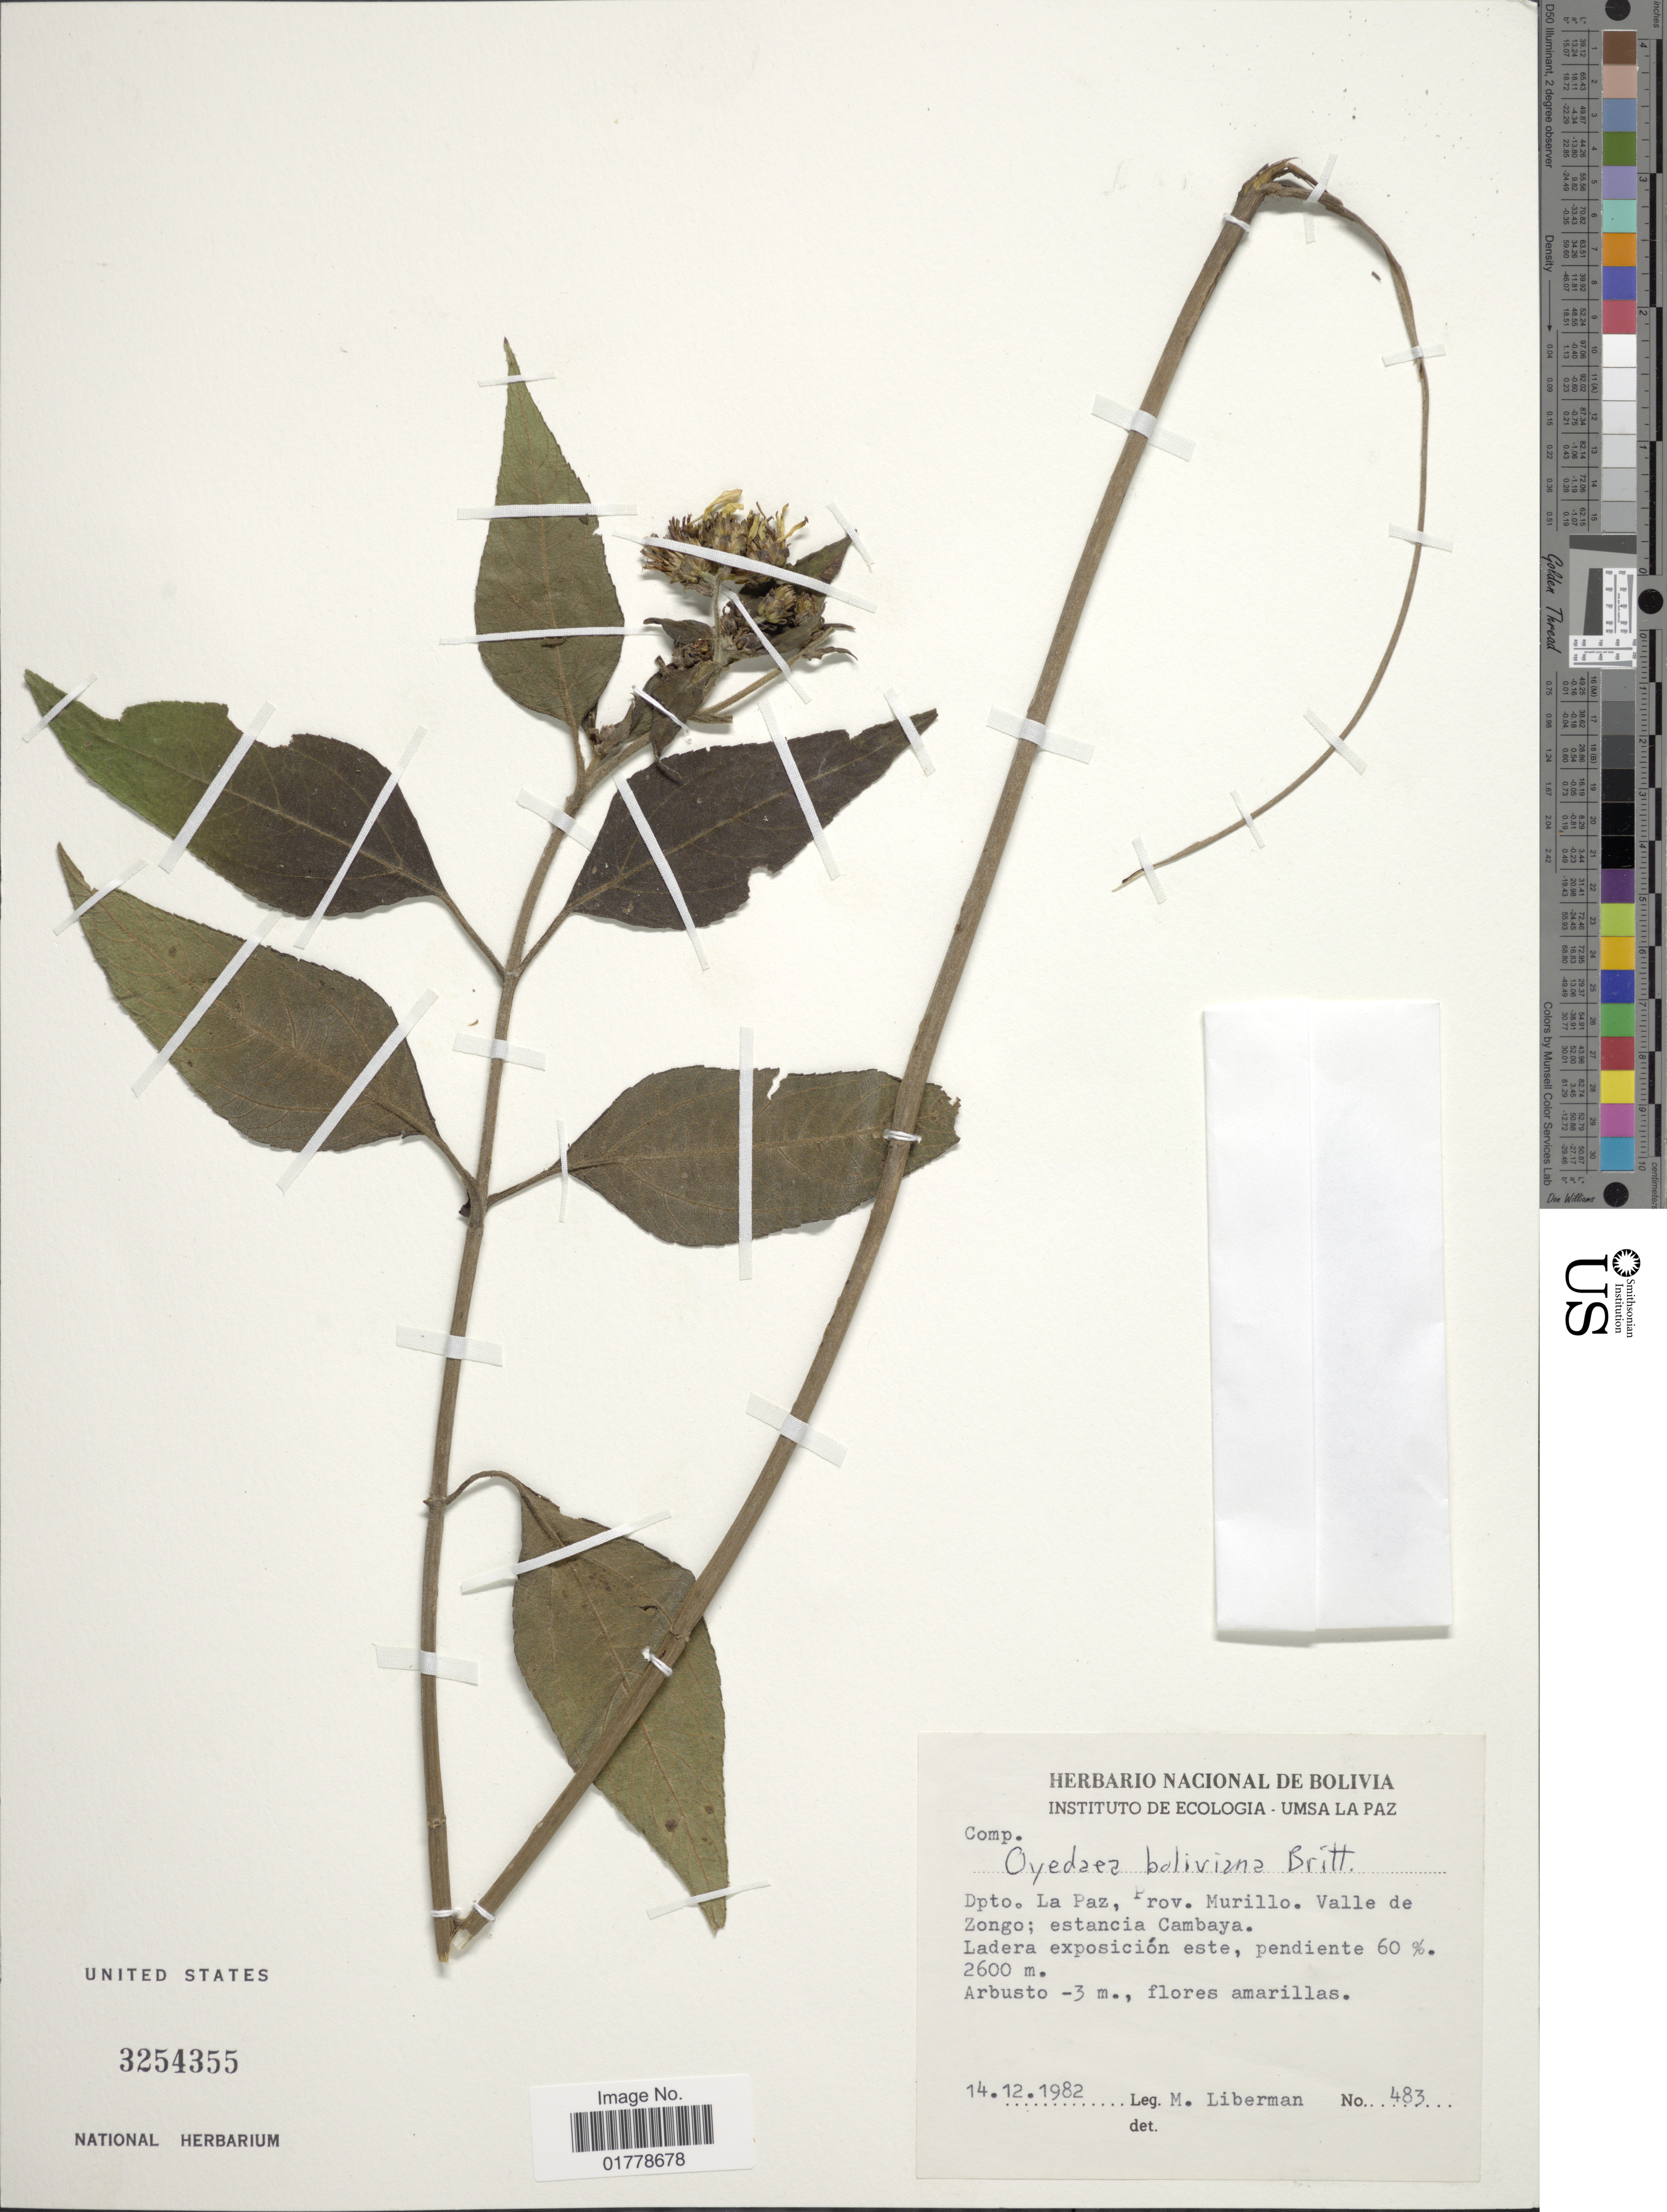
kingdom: Plantae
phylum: Tracheophyta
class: Magnoliopsida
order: Asterales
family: Asteraceae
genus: Oyedaea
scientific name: Oyedaea boliviana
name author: Britton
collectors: M. Liberman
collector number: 483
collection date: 1982-12-14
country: Bolivia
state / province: La Paz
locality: Dpto. La Paz, Prov. Murillo. Valle de Zongo; estancia Cambaya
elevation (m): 2600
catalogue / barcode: US 3254355